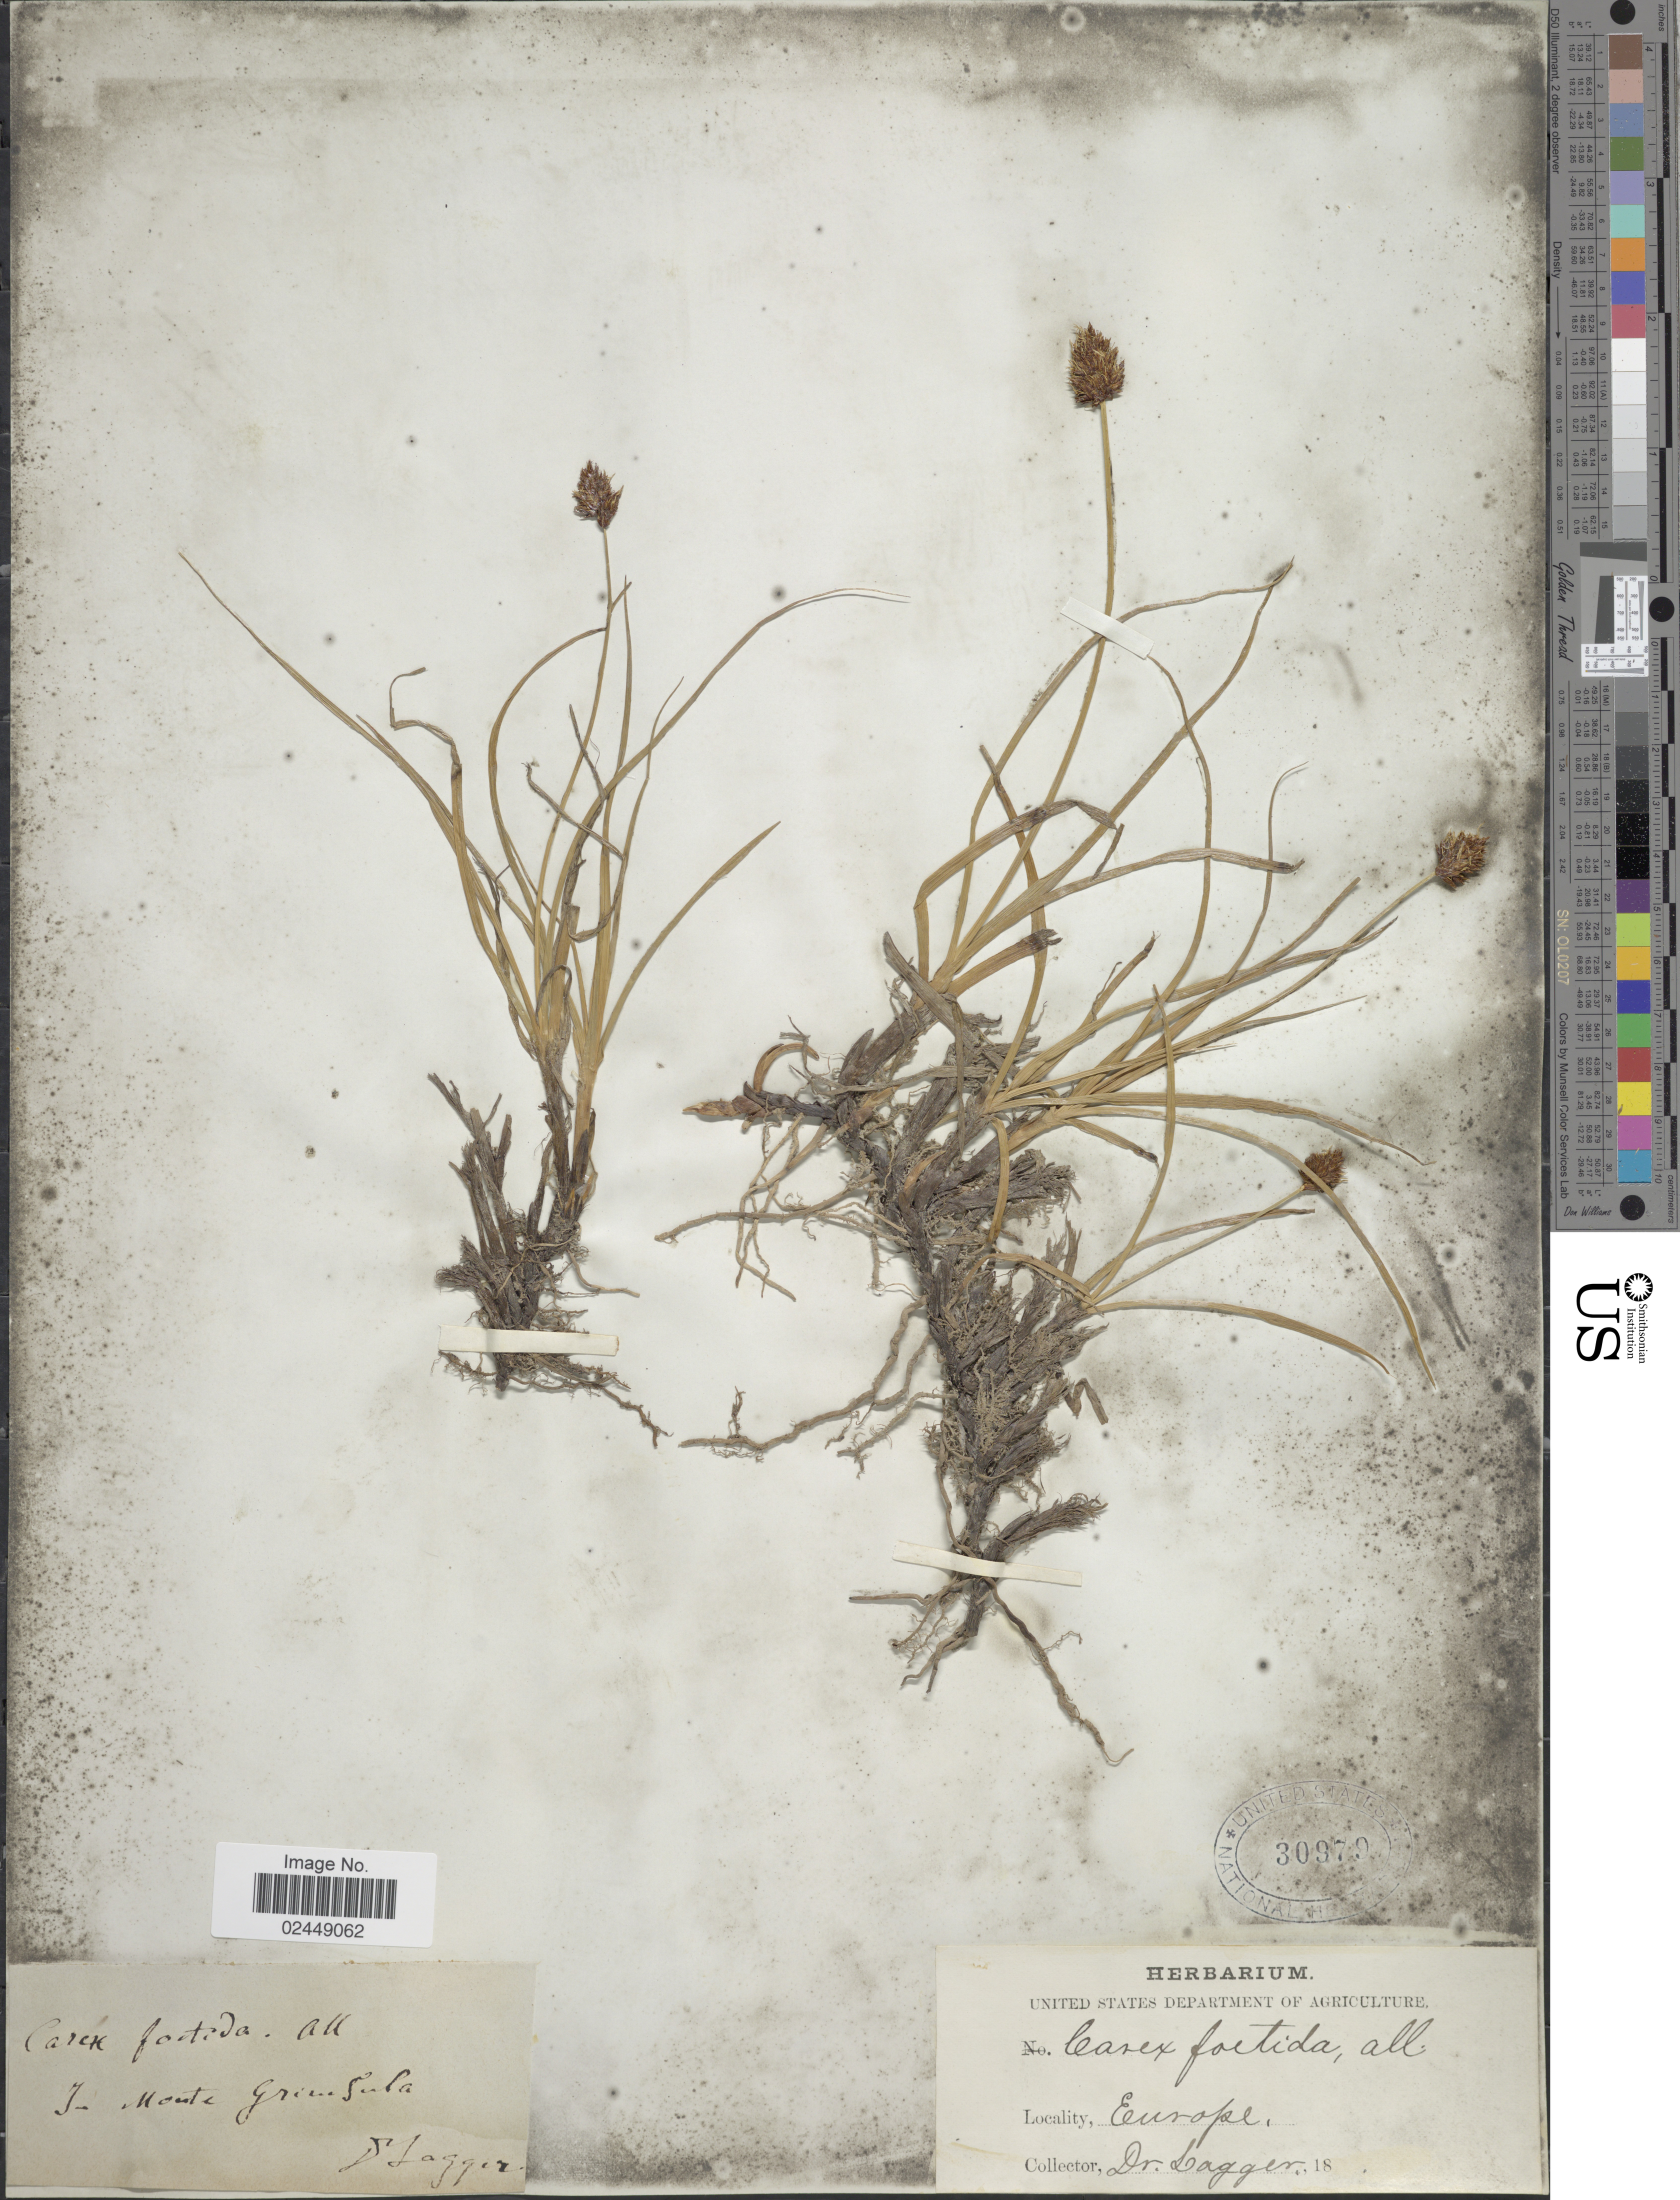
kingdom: Plantae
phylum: Tracheophyta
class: Liliopsida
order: Poales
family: Cyperaceae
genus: Carex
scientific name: Carex foetida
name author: All.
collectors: F. J. Lagger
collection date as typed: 18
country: Switzerland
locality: In monte Grimsula, Europe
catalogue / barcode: US 30979